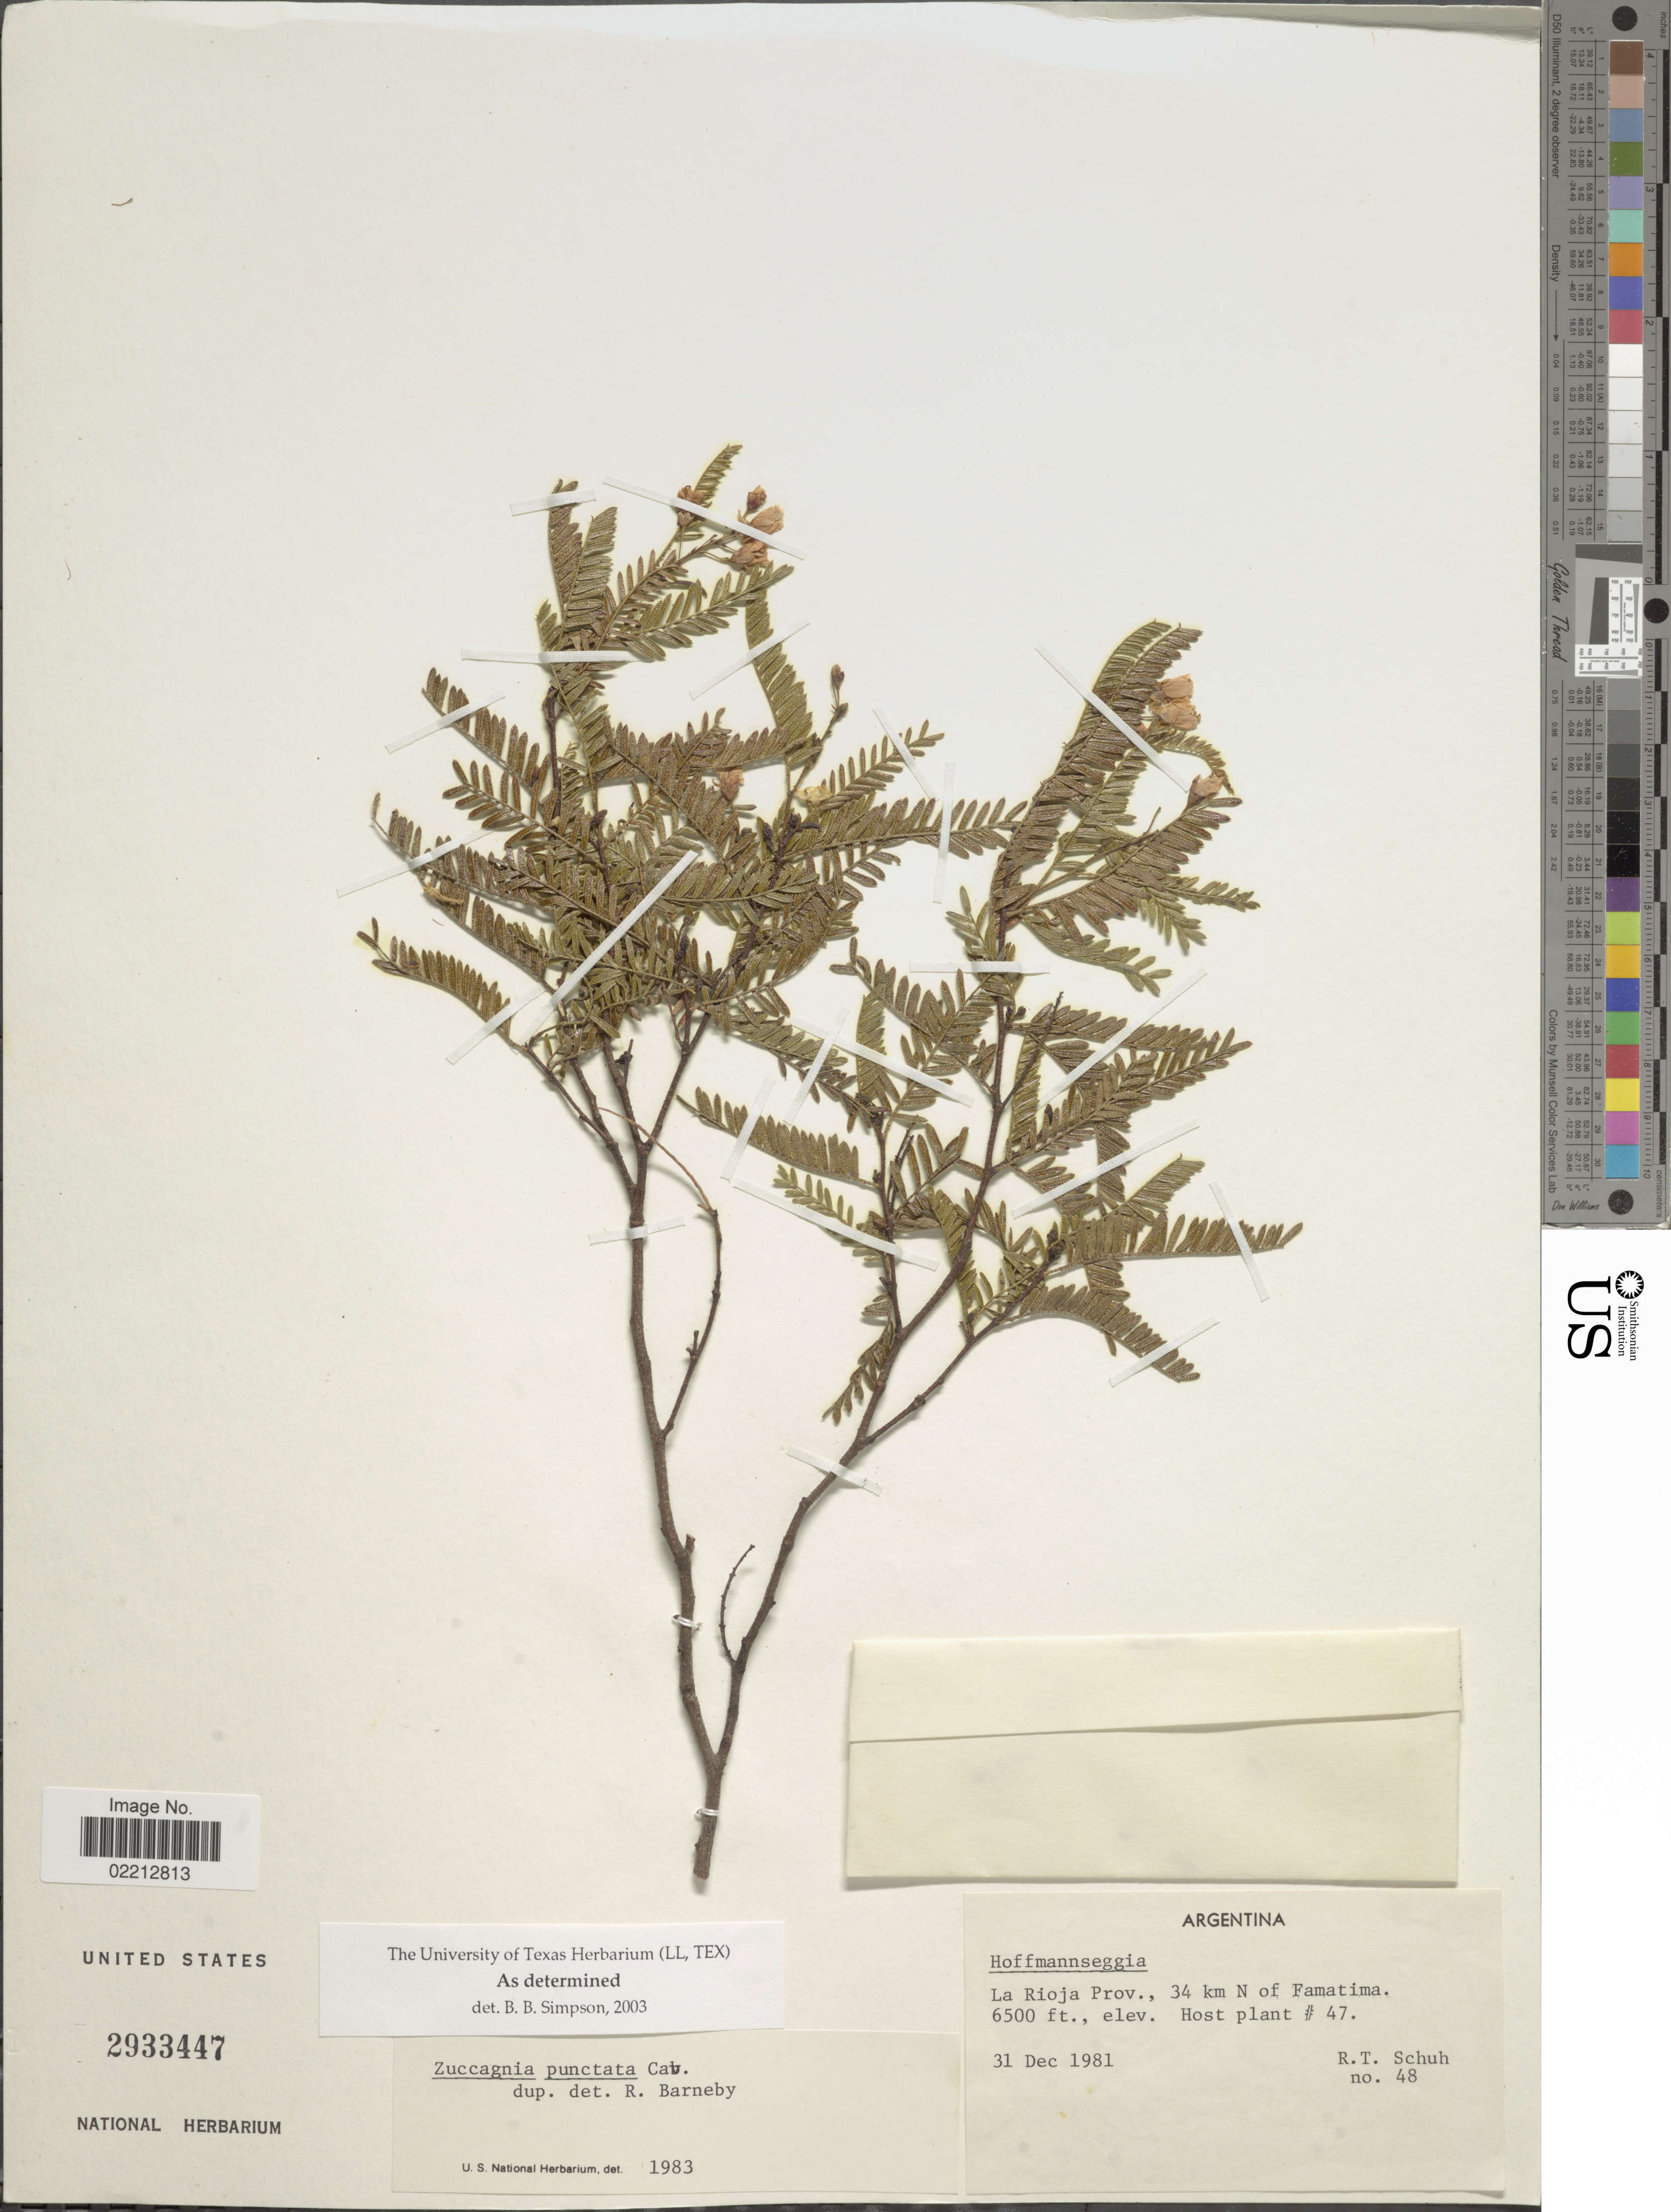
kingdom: Plantae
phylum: Tracheophyta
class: Magnoliopsida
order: Fabales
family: Fabaceae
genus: Zuccagnia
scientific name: Zuccagnia punctata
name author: Cav.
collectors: R. Schuh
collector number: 48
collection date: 1981-12-31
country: Argentina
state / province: La Rioja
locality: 34 km N of Famatima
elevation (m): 1981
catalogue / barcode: US 2933447